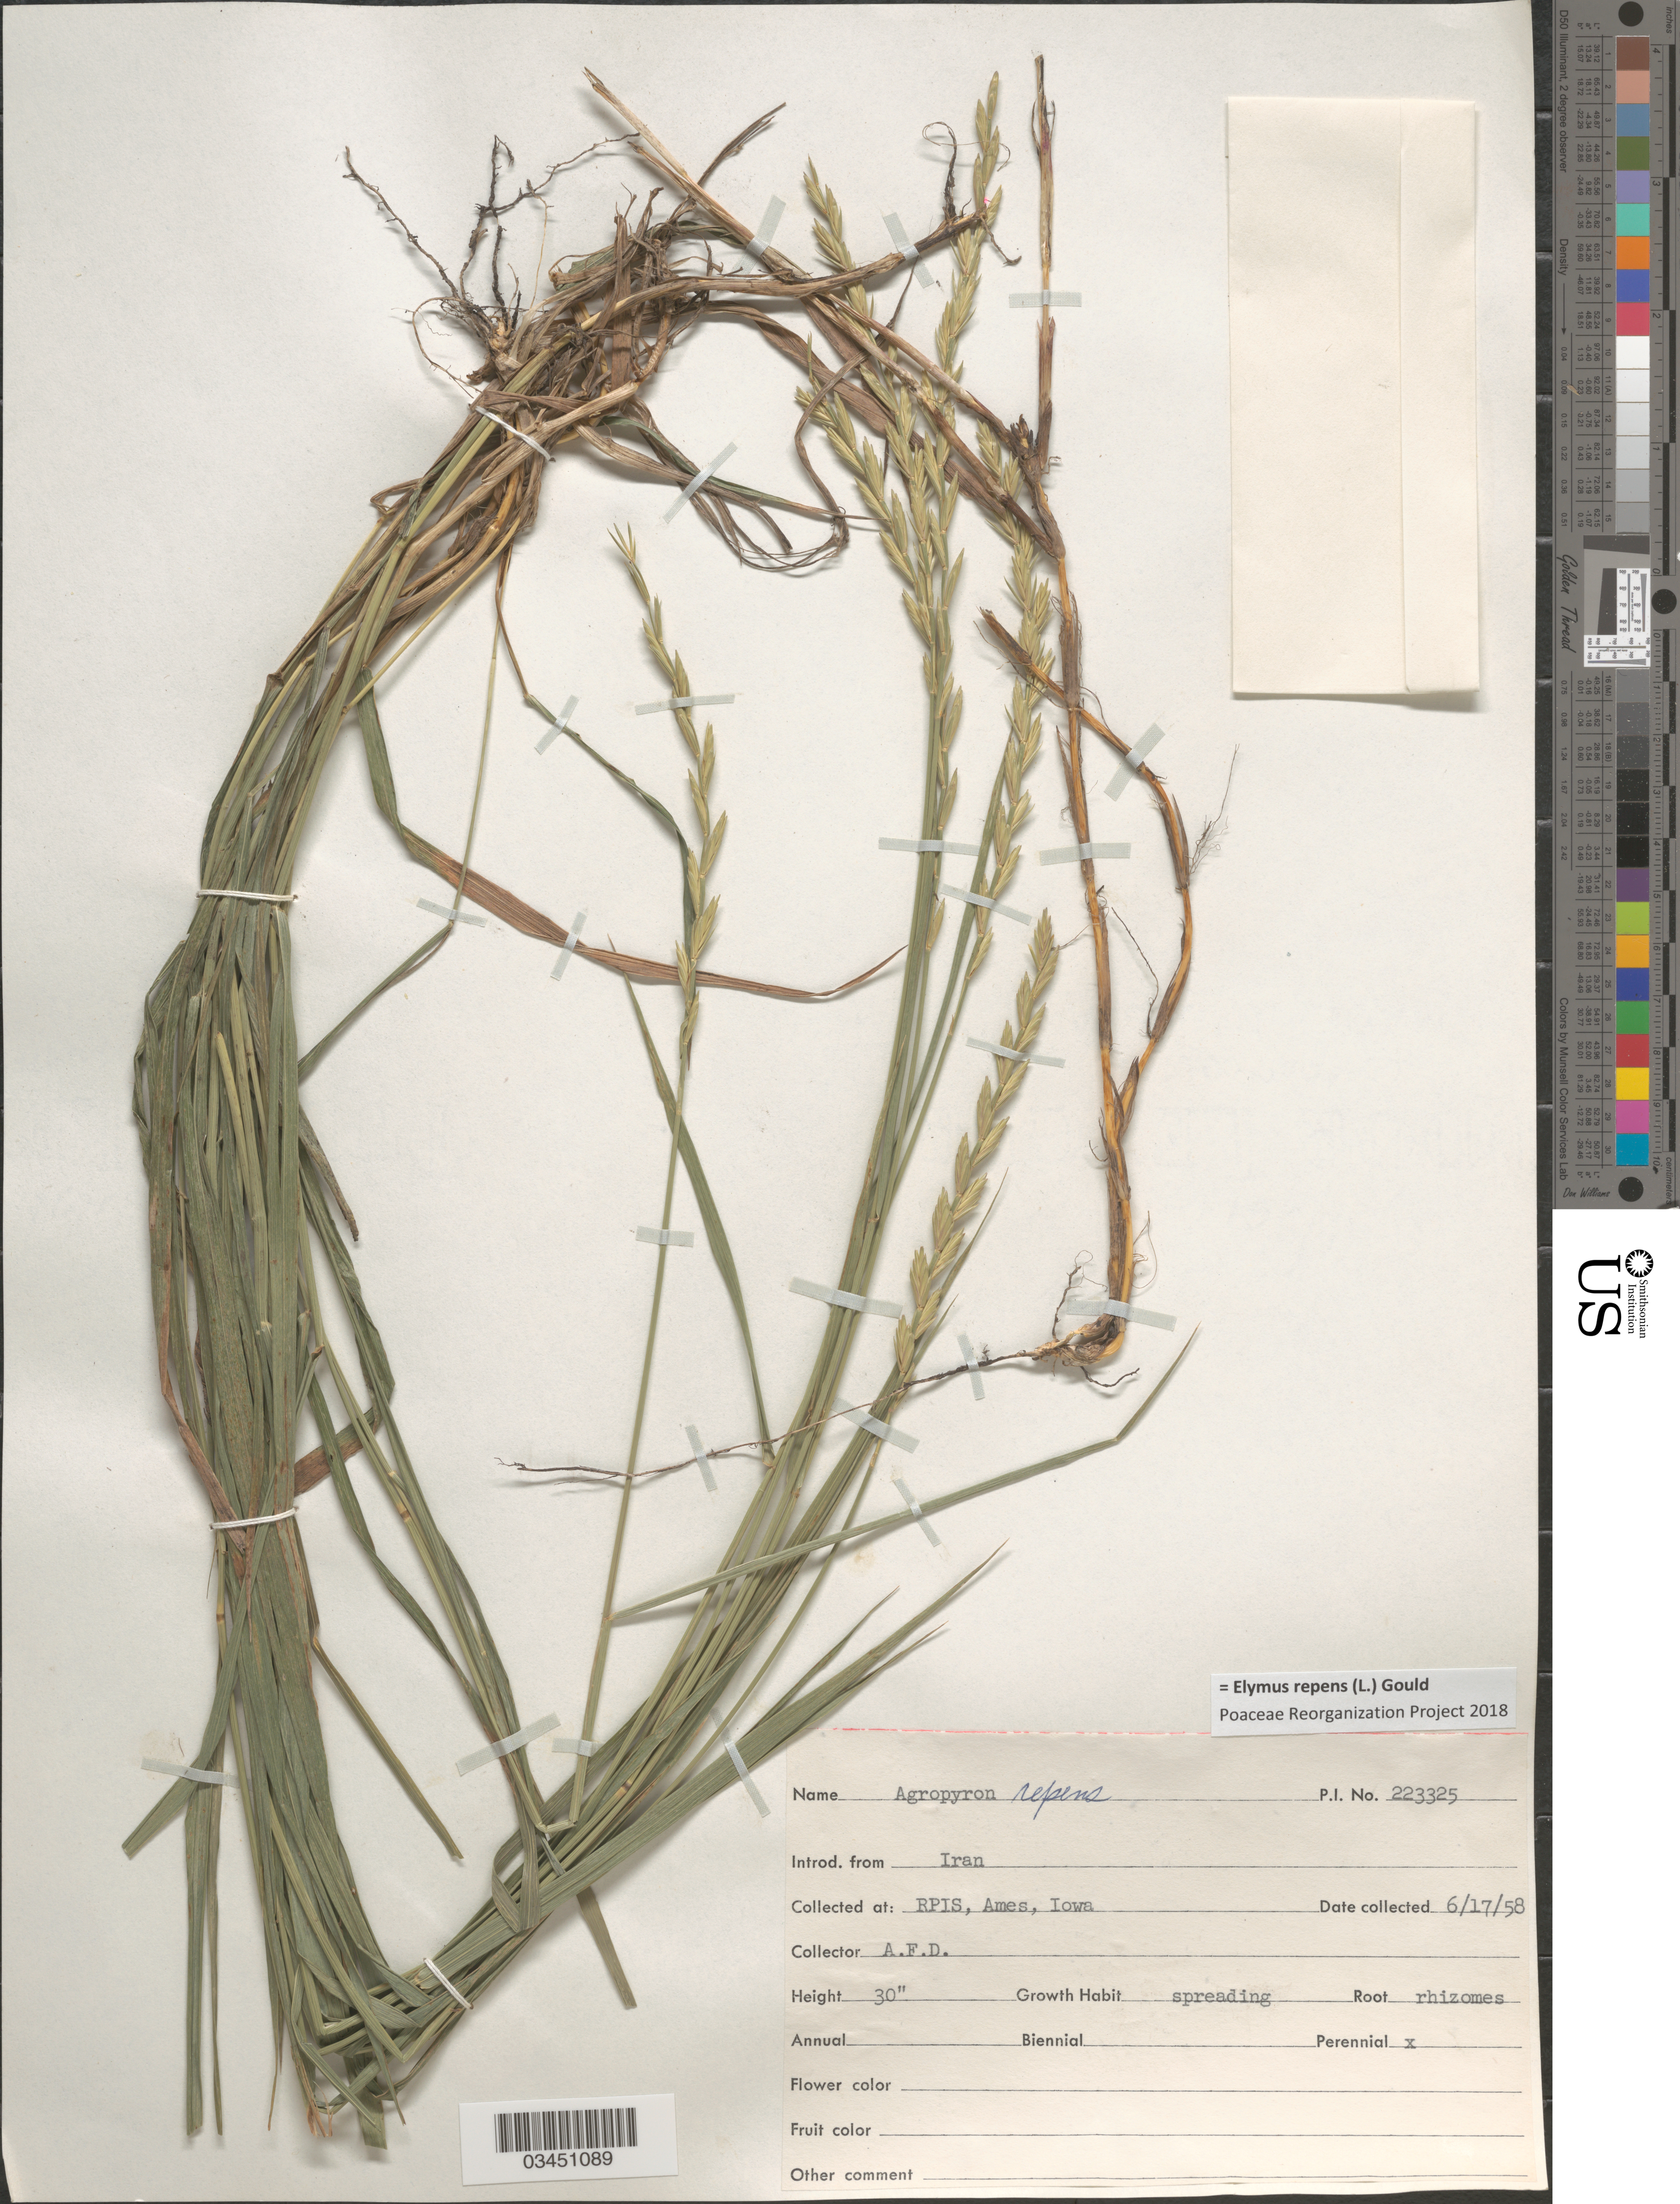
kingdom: Plantae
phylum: Tracheophyta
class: Liliopsida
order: Poales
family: Poaceae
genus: Elymus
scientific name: Elymus repens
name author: (L.) Gould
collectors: A. D.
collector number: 223325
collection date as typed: Transcribed d/m/y: 17/6/58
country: United States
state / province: Iowa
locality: RPIS, Ames.